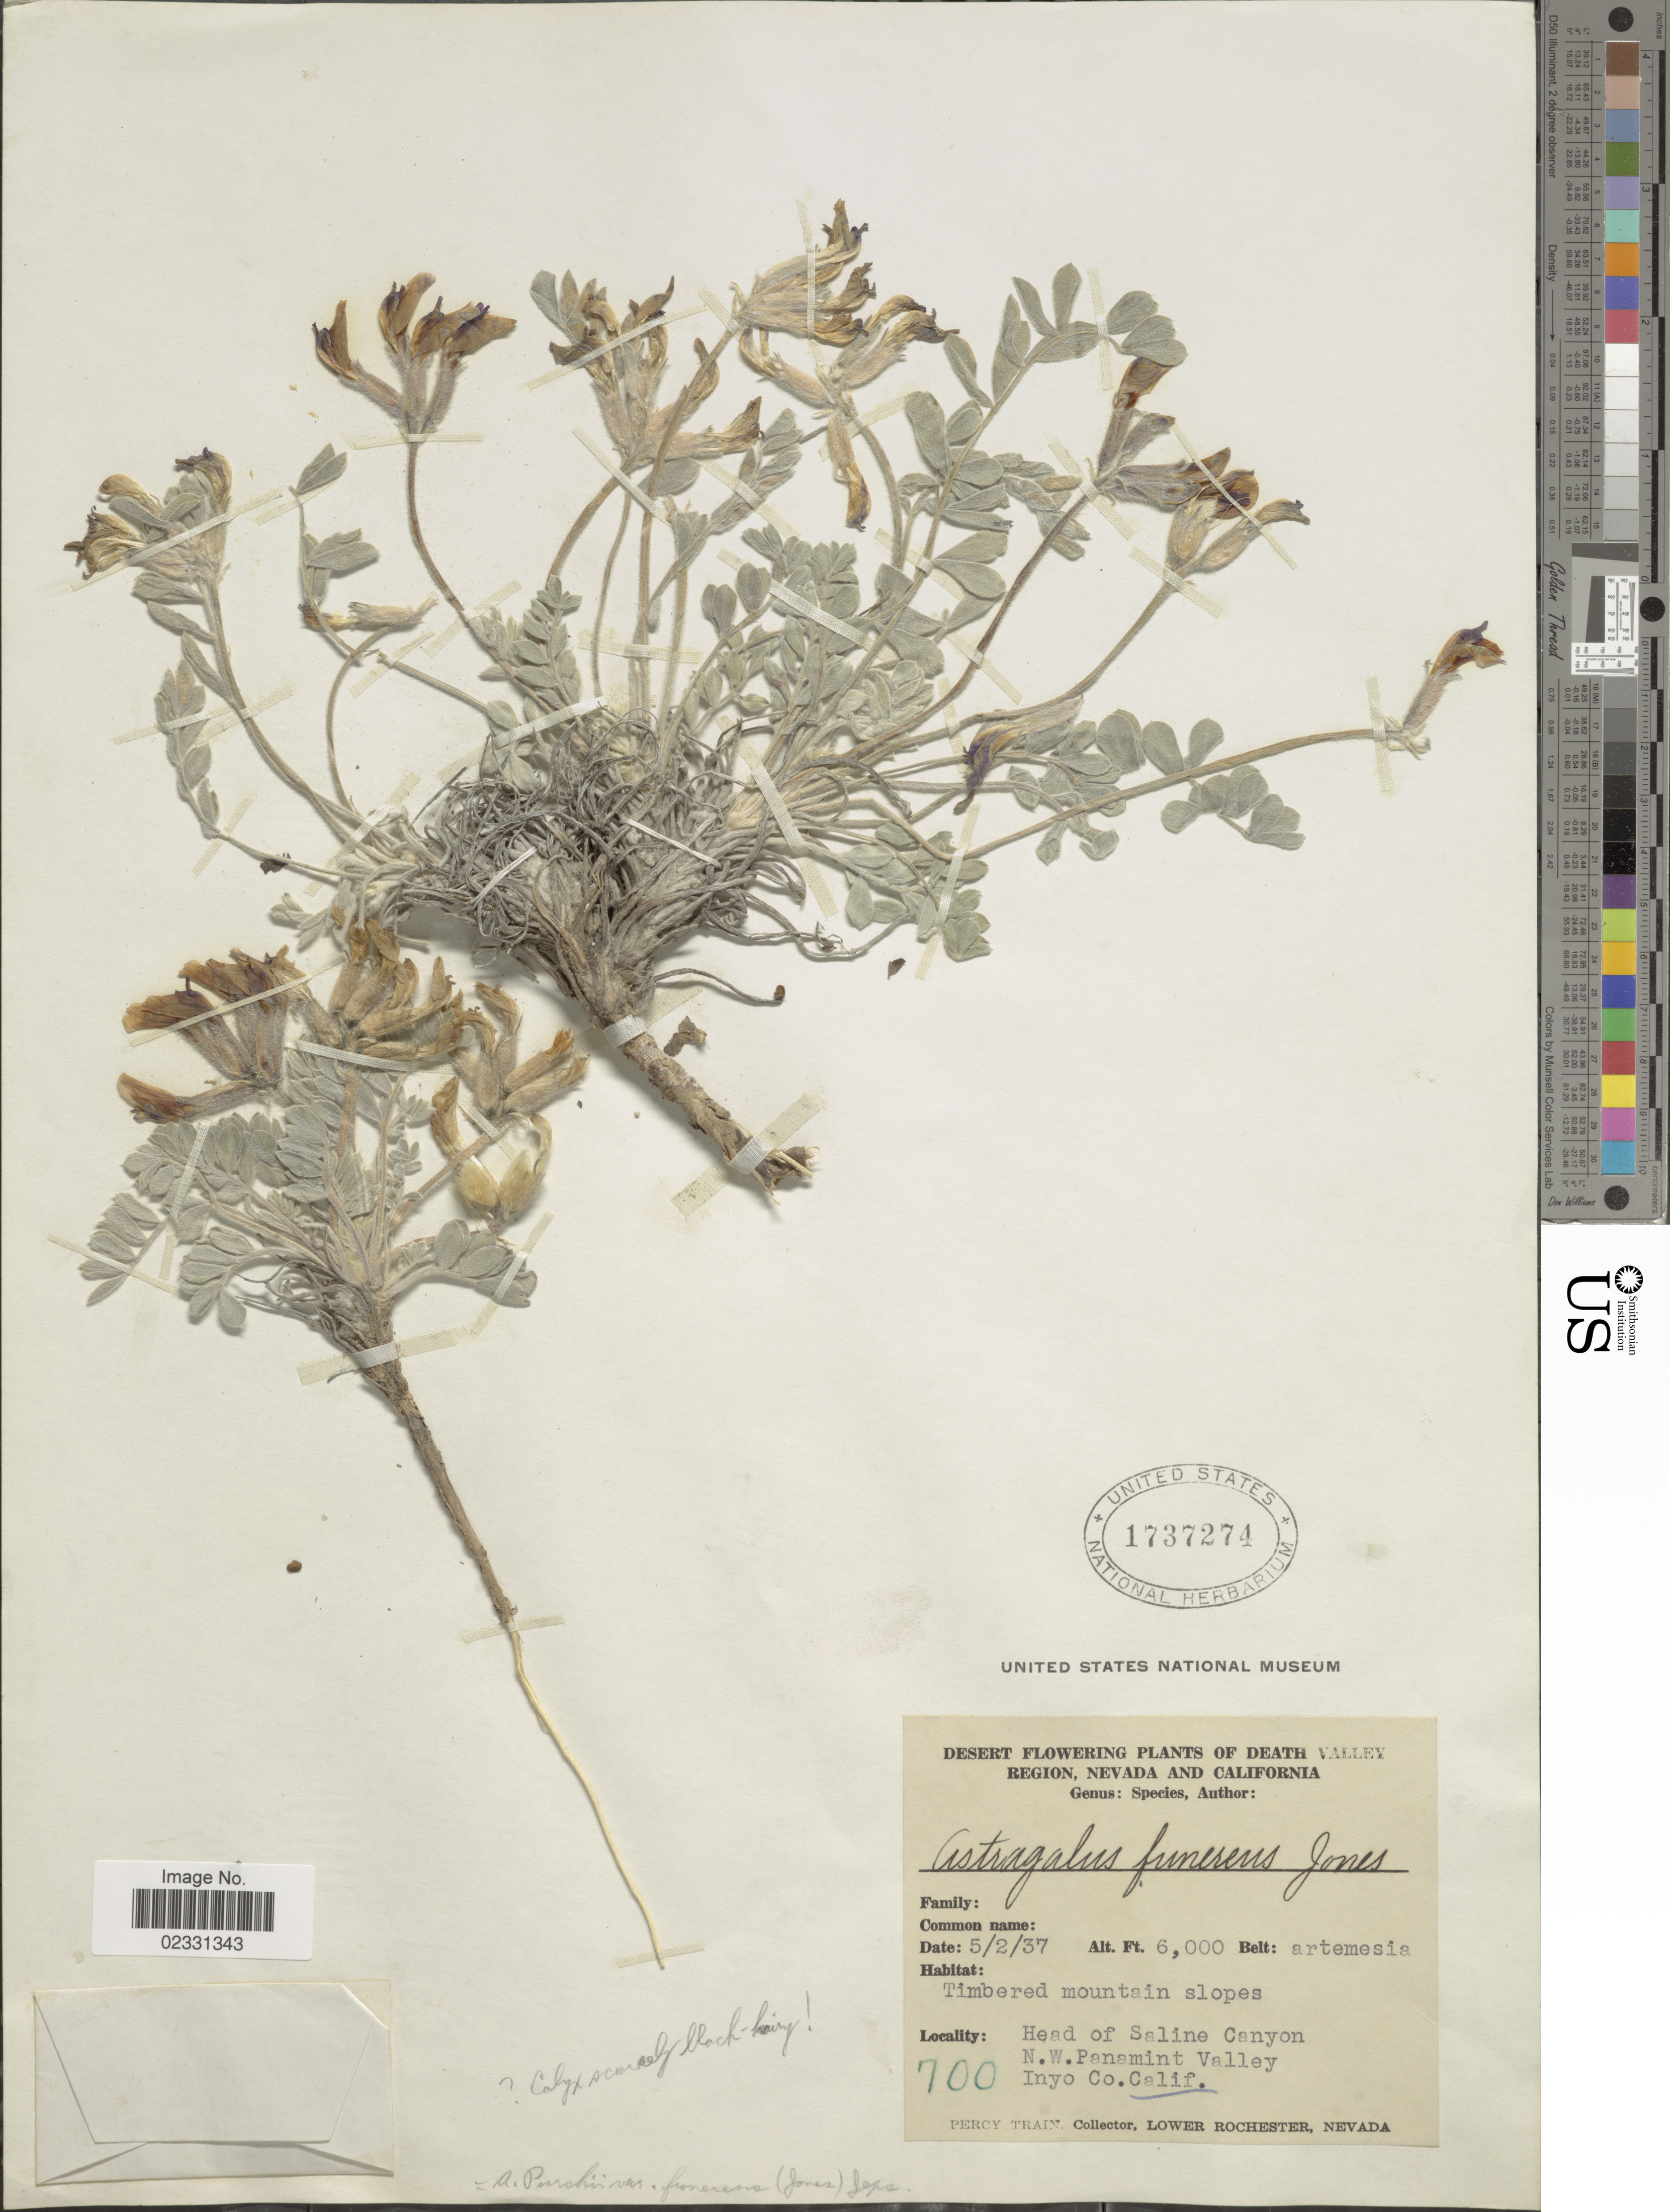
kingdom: Plantae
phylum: Tracheophyta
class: Magnoliopsida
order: Fabales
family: Fabaceae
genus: Astragalus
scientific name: Astragalus funereus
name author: M.E. Jones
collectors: P. Train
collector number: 700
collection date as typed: Transcribed d/m/y: 2/5/37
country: United States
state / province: California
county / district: Inyo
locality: Death Valley Region, Nevada and California, Head of Saline Canyon, N.W. Panamint Valley, Inyo Co.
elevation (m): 1829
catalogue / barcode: US 1737274